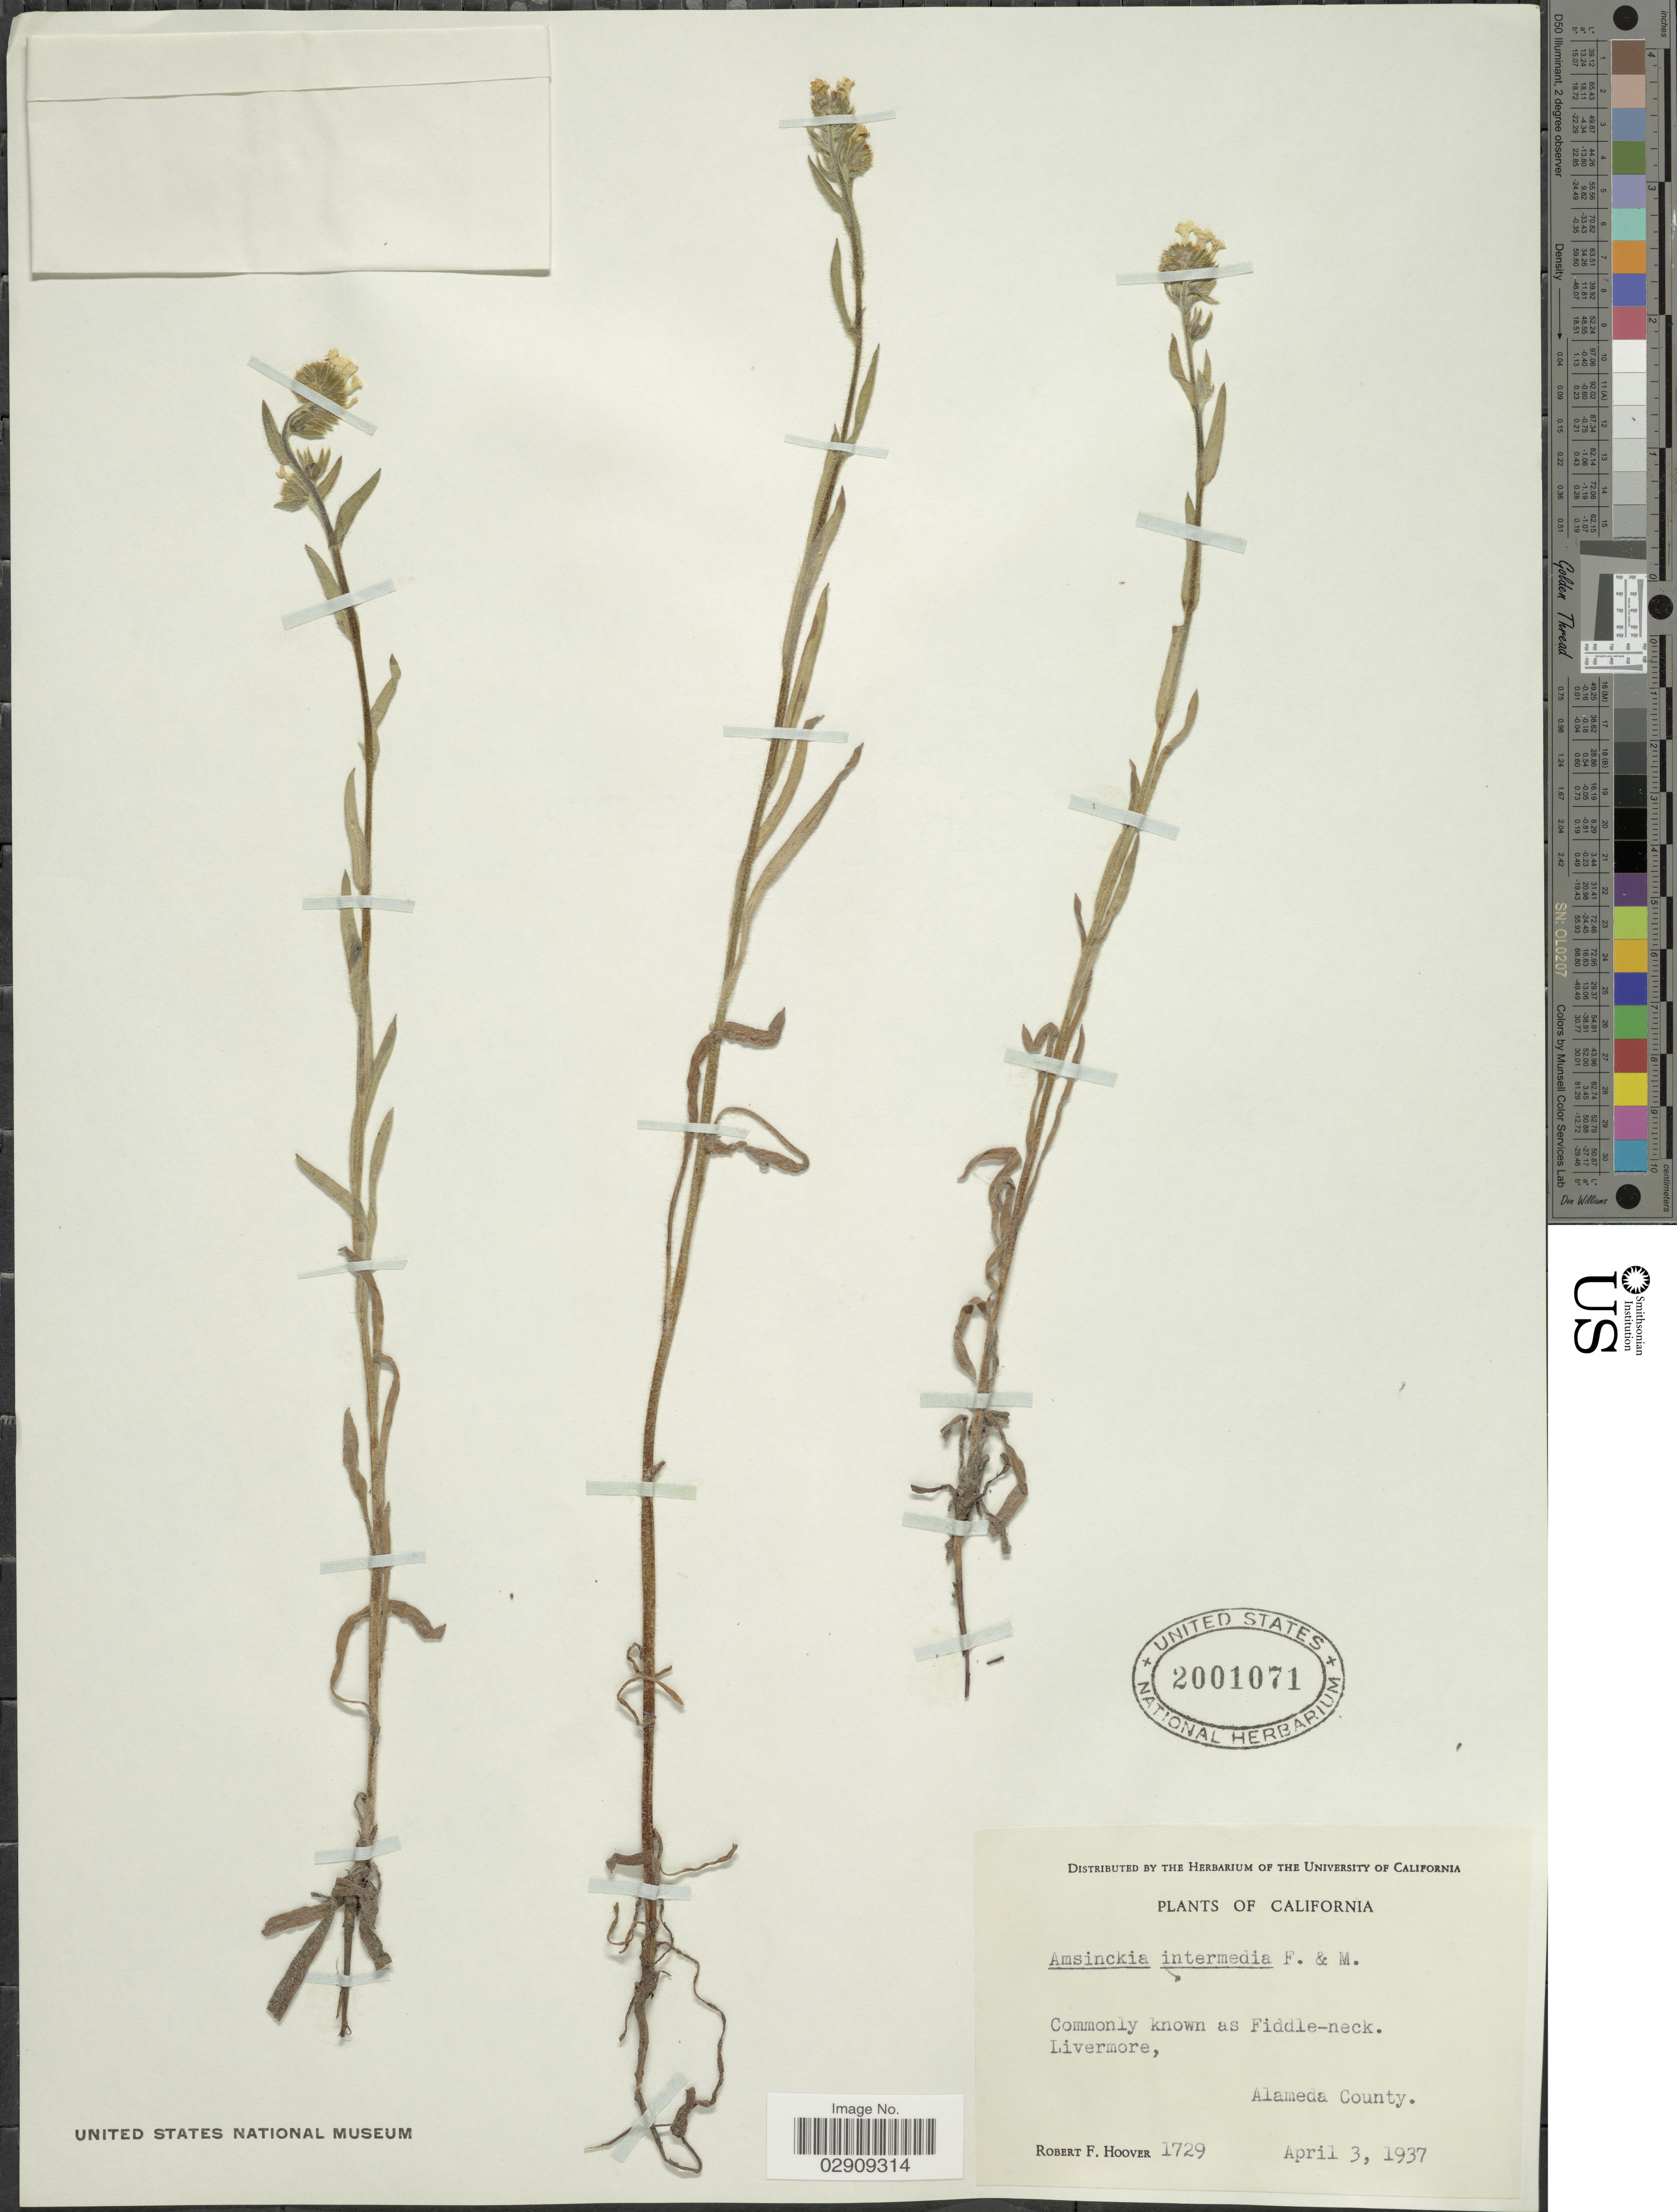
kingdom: Plantae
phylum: Tracheophyta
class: Magnoliopsida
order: Boraginales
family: Boraginaceae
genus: Amsinckia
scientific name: Amsinckia menziesii var. intermedia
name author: (Fisch. & C.A. Mey.) Ganders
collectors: R. F. Hoover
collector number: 1729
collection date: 1937-04-03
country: United States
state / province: California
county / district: Alameda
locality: Livermore, Alameda County.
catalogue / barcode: US 2001071